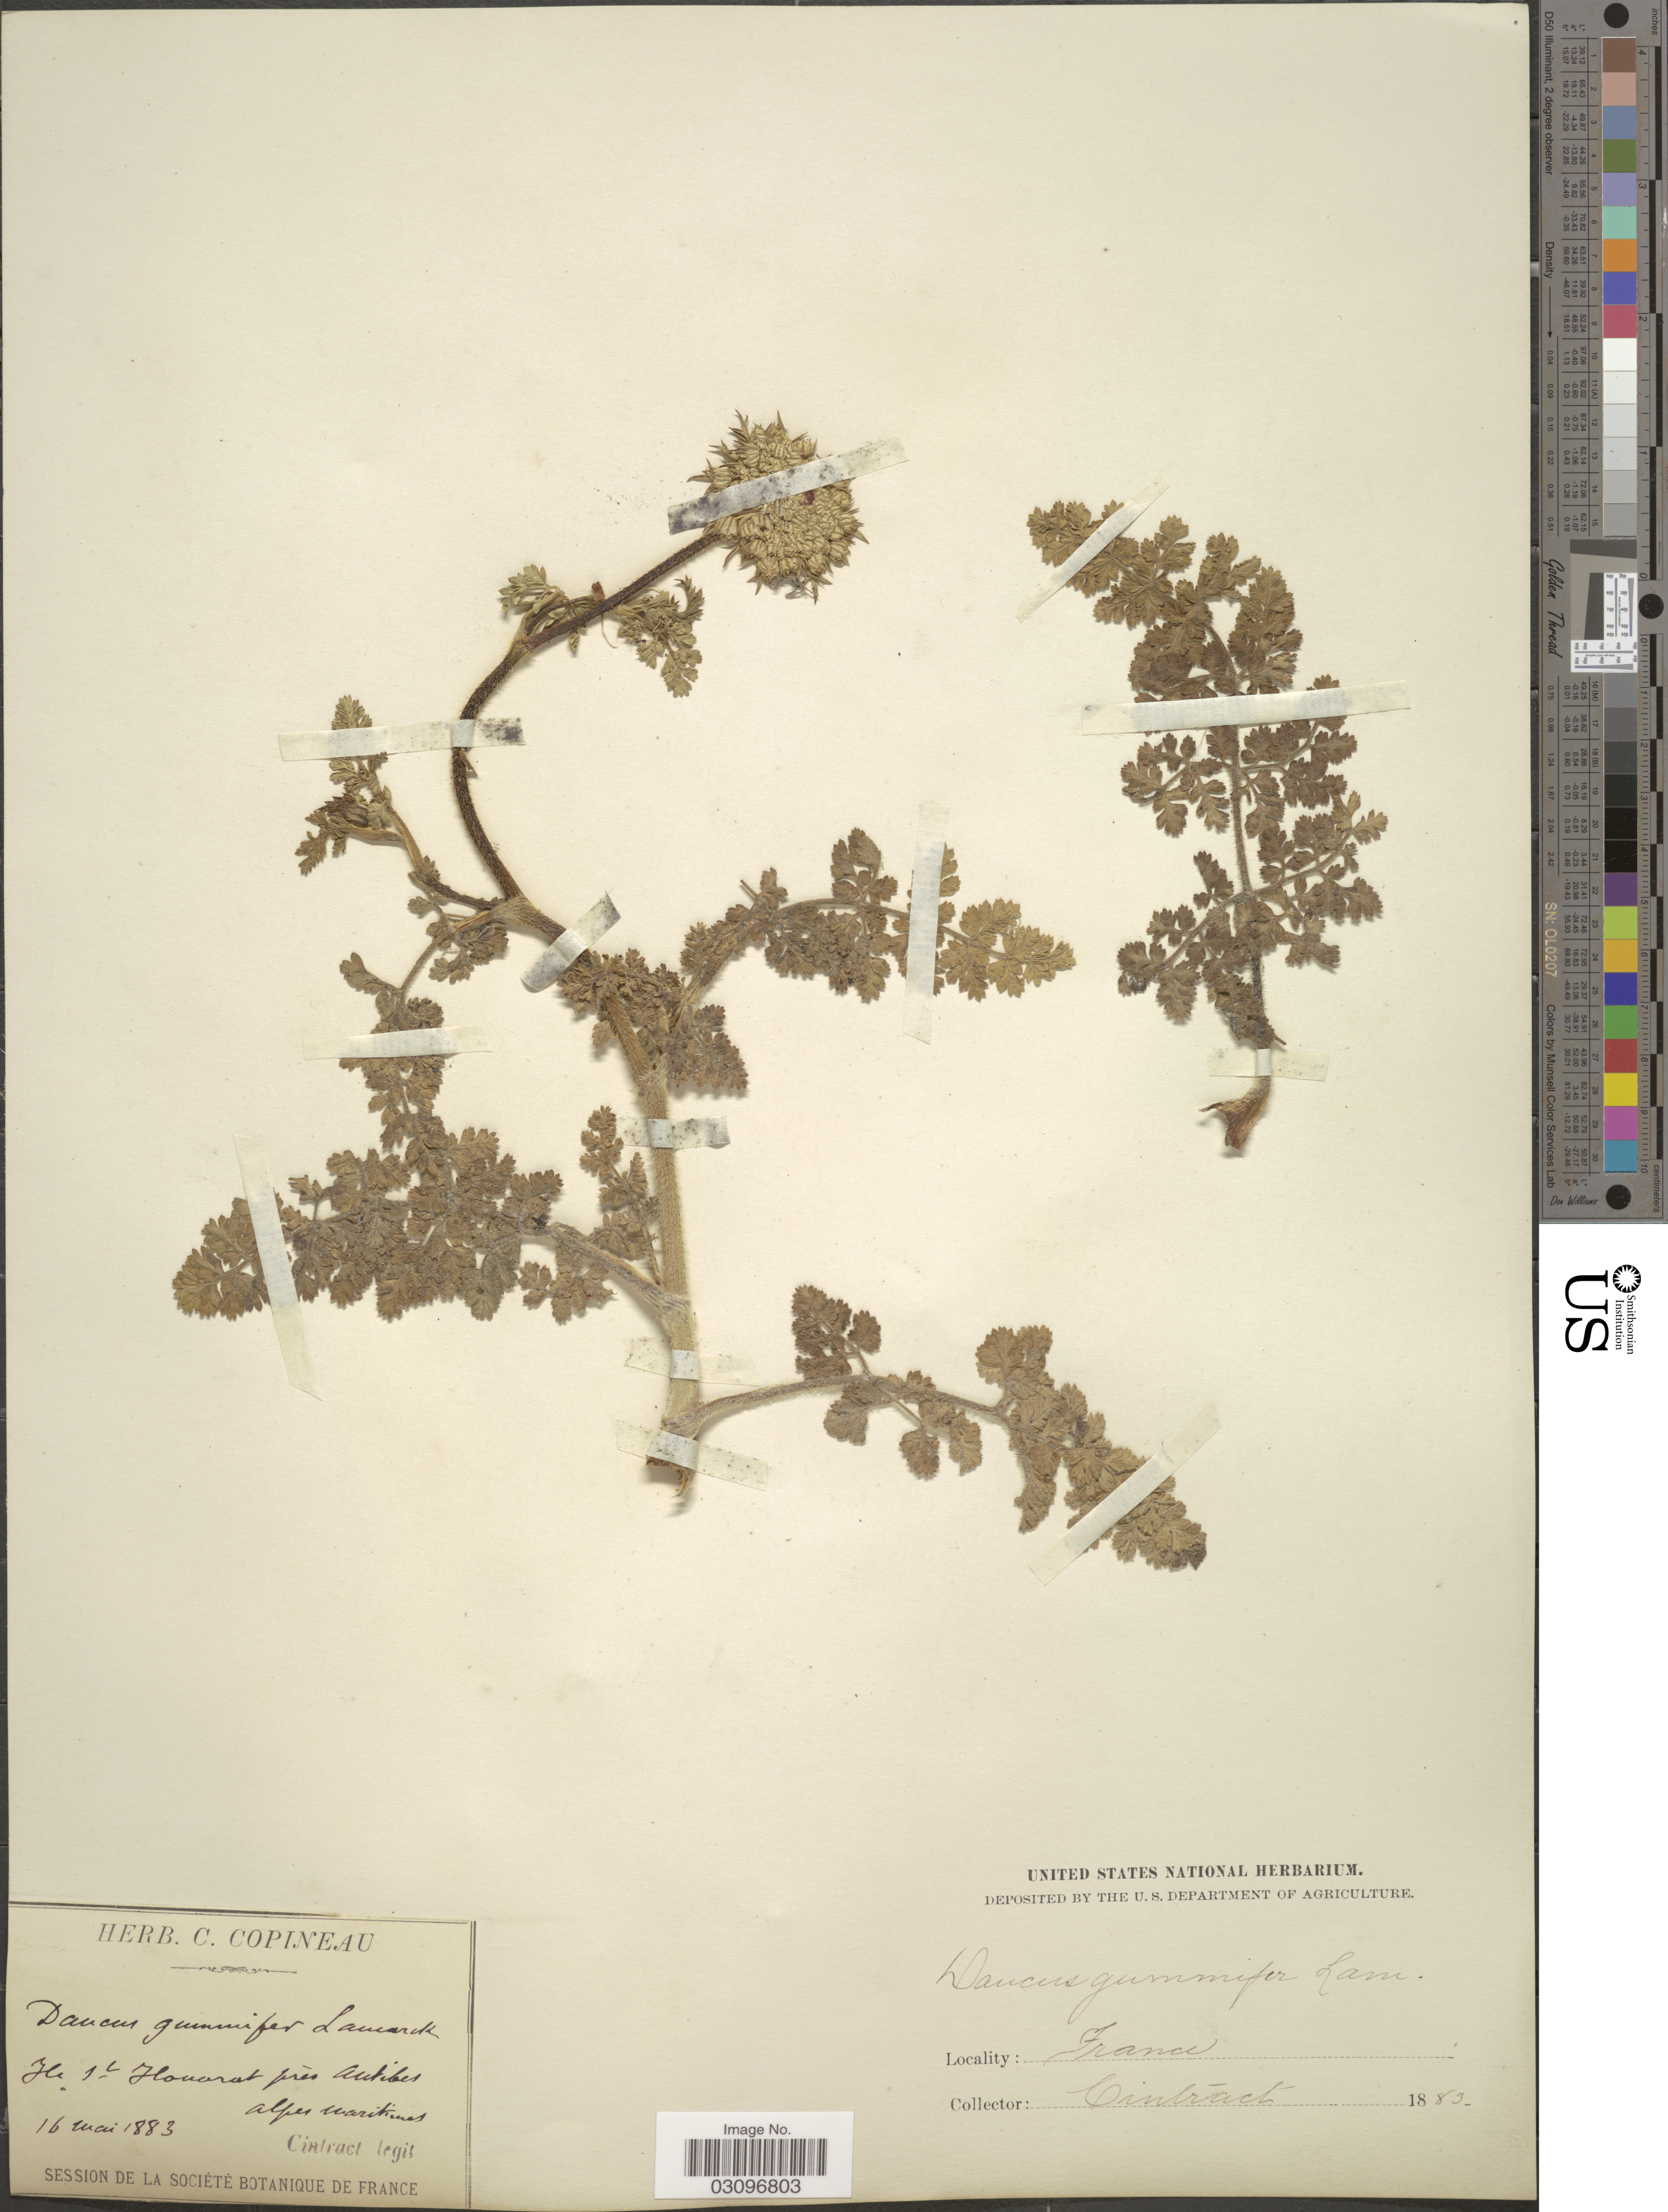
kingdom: Plantae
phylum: Tracheophyta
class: Magnoliopsida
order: Apiales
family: Apiaceae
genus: Daucus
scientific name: Daucus gummifer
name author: All.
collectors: Cintract, --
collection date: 1883-05-16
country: France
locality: Ile st Honorat près Autibes alpes maritimes.